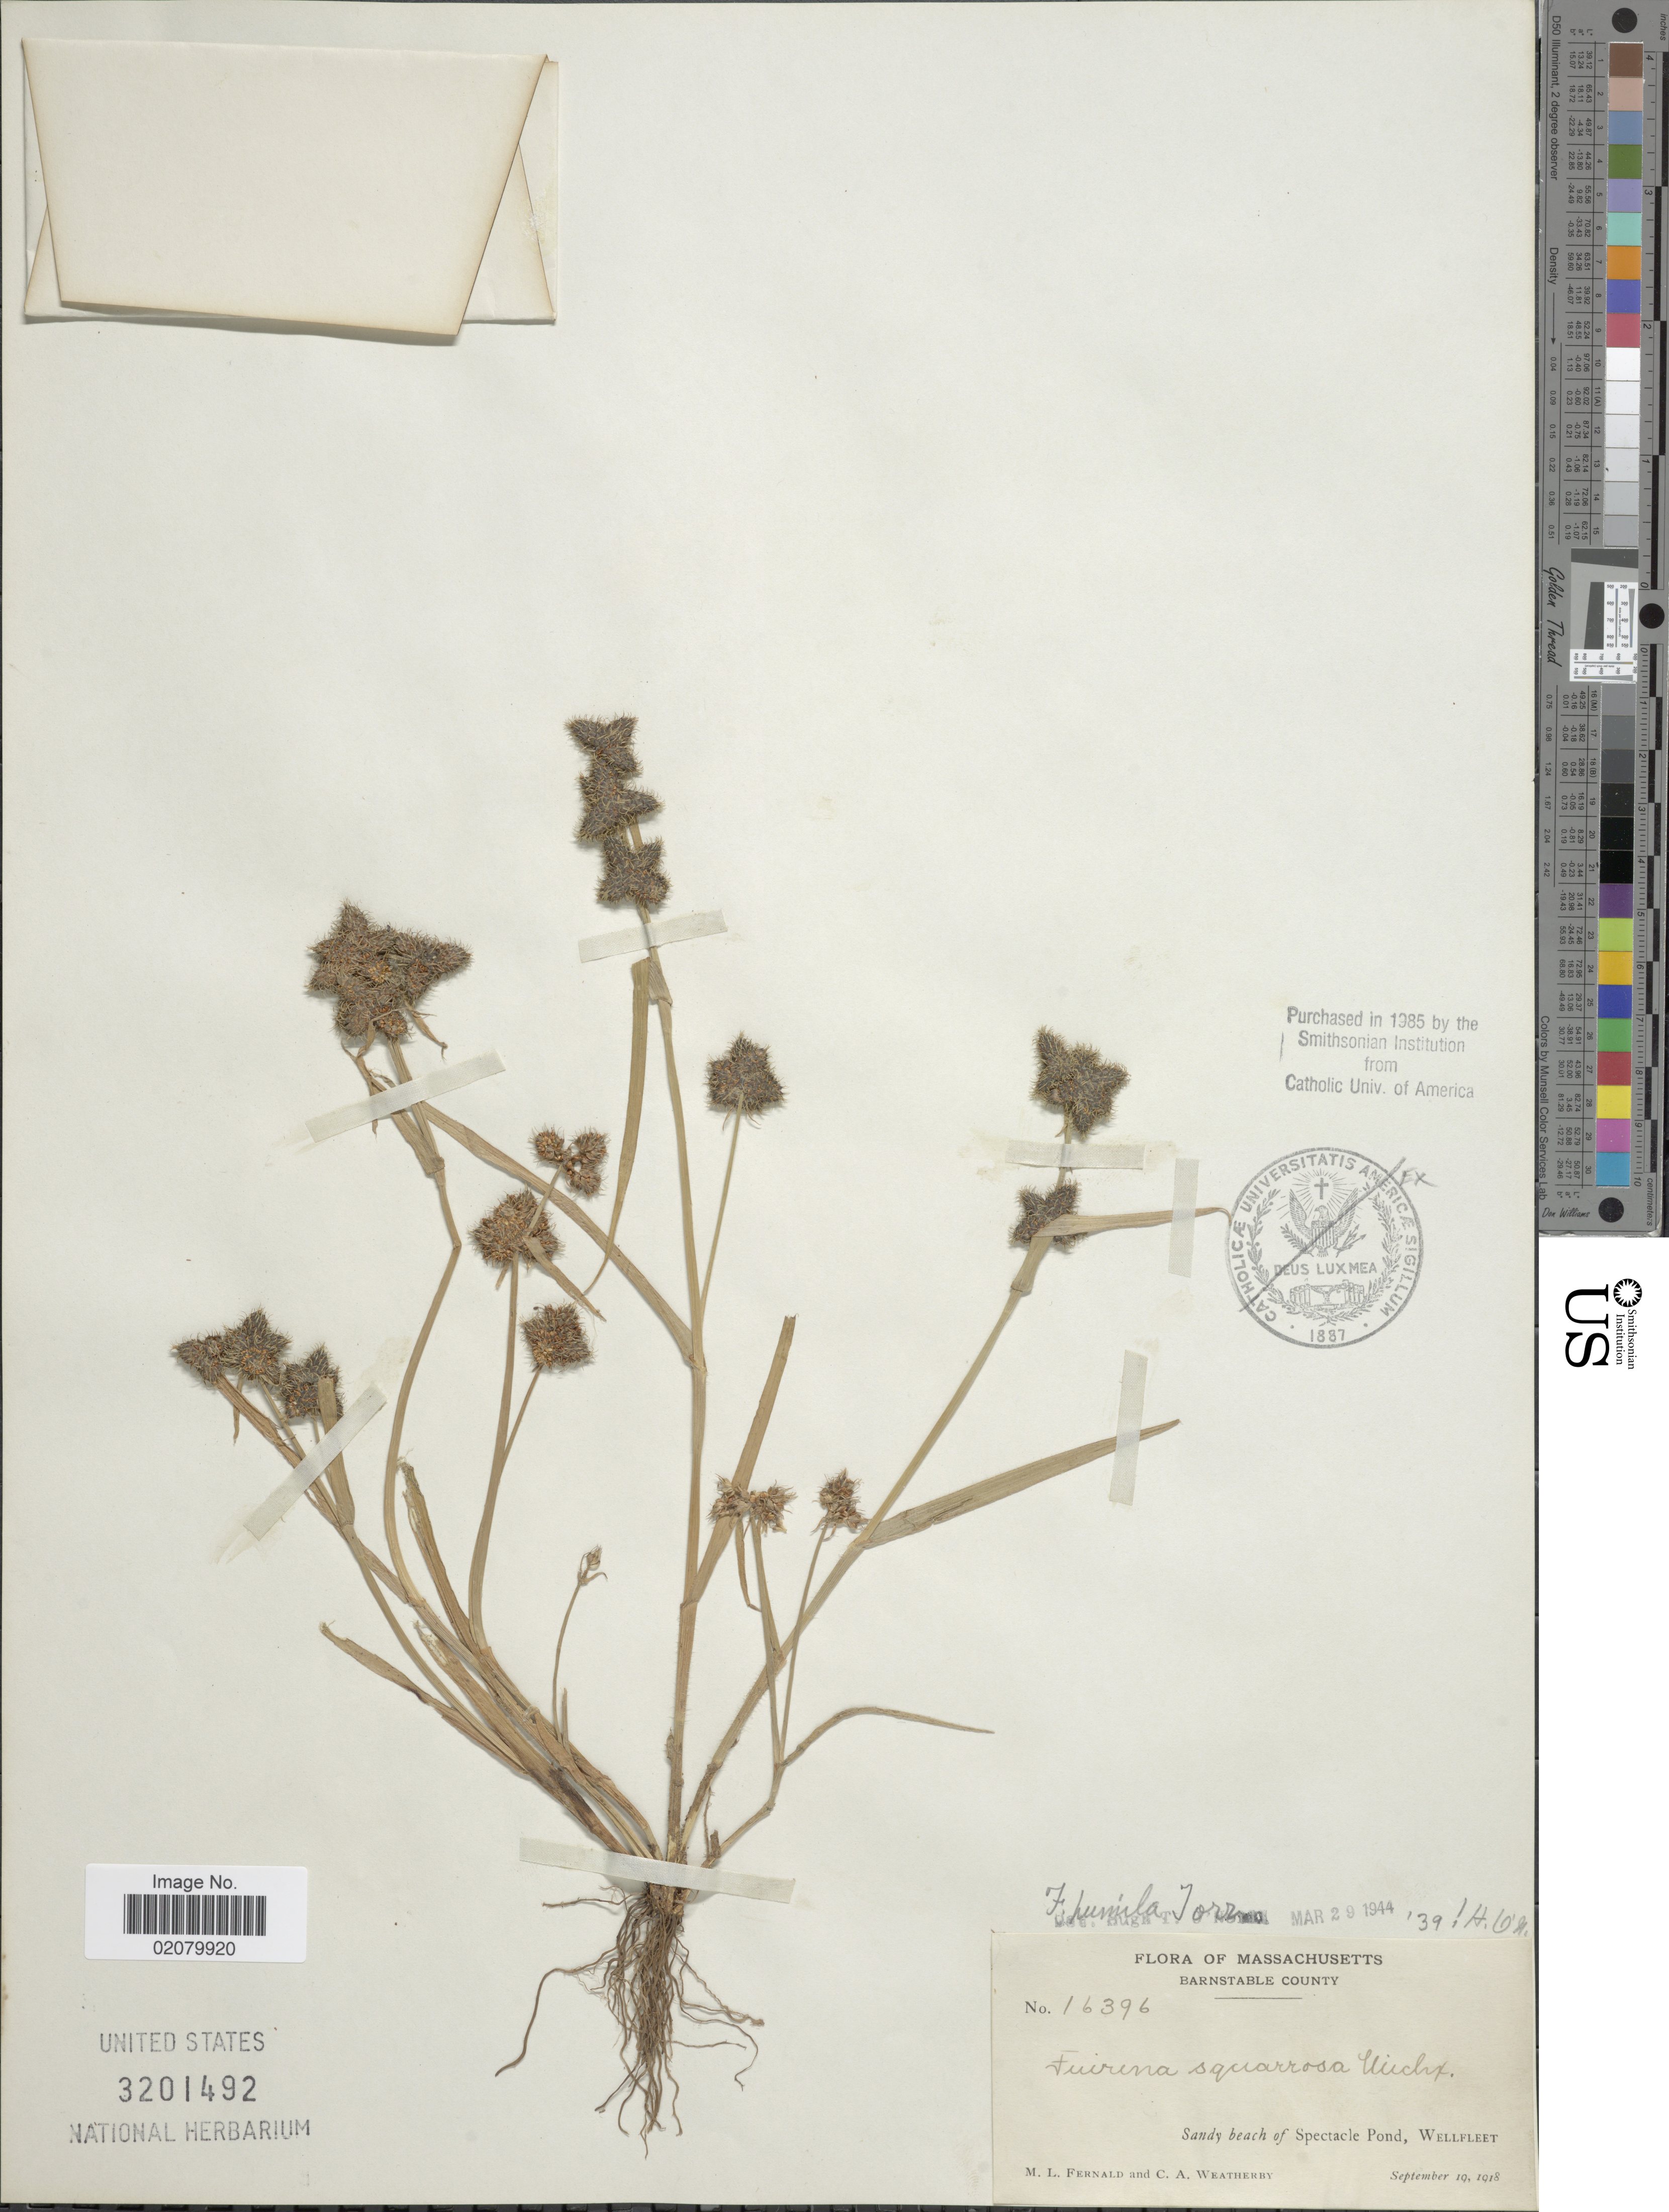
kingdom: Plantae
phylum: Tracheophyta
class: Liliopsida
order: Poales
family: Cyperaceae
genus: Fuirena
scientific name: Fuirena squarrosa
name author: Michx.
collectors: M. L. Fernald & C. A. Weatherby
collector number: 16396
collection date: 1918-09-19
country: United States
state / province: Massachusetts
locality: Barnstable County, Sandy beach of Spectacle Pond, Wellfleet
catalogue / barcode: US 3201492